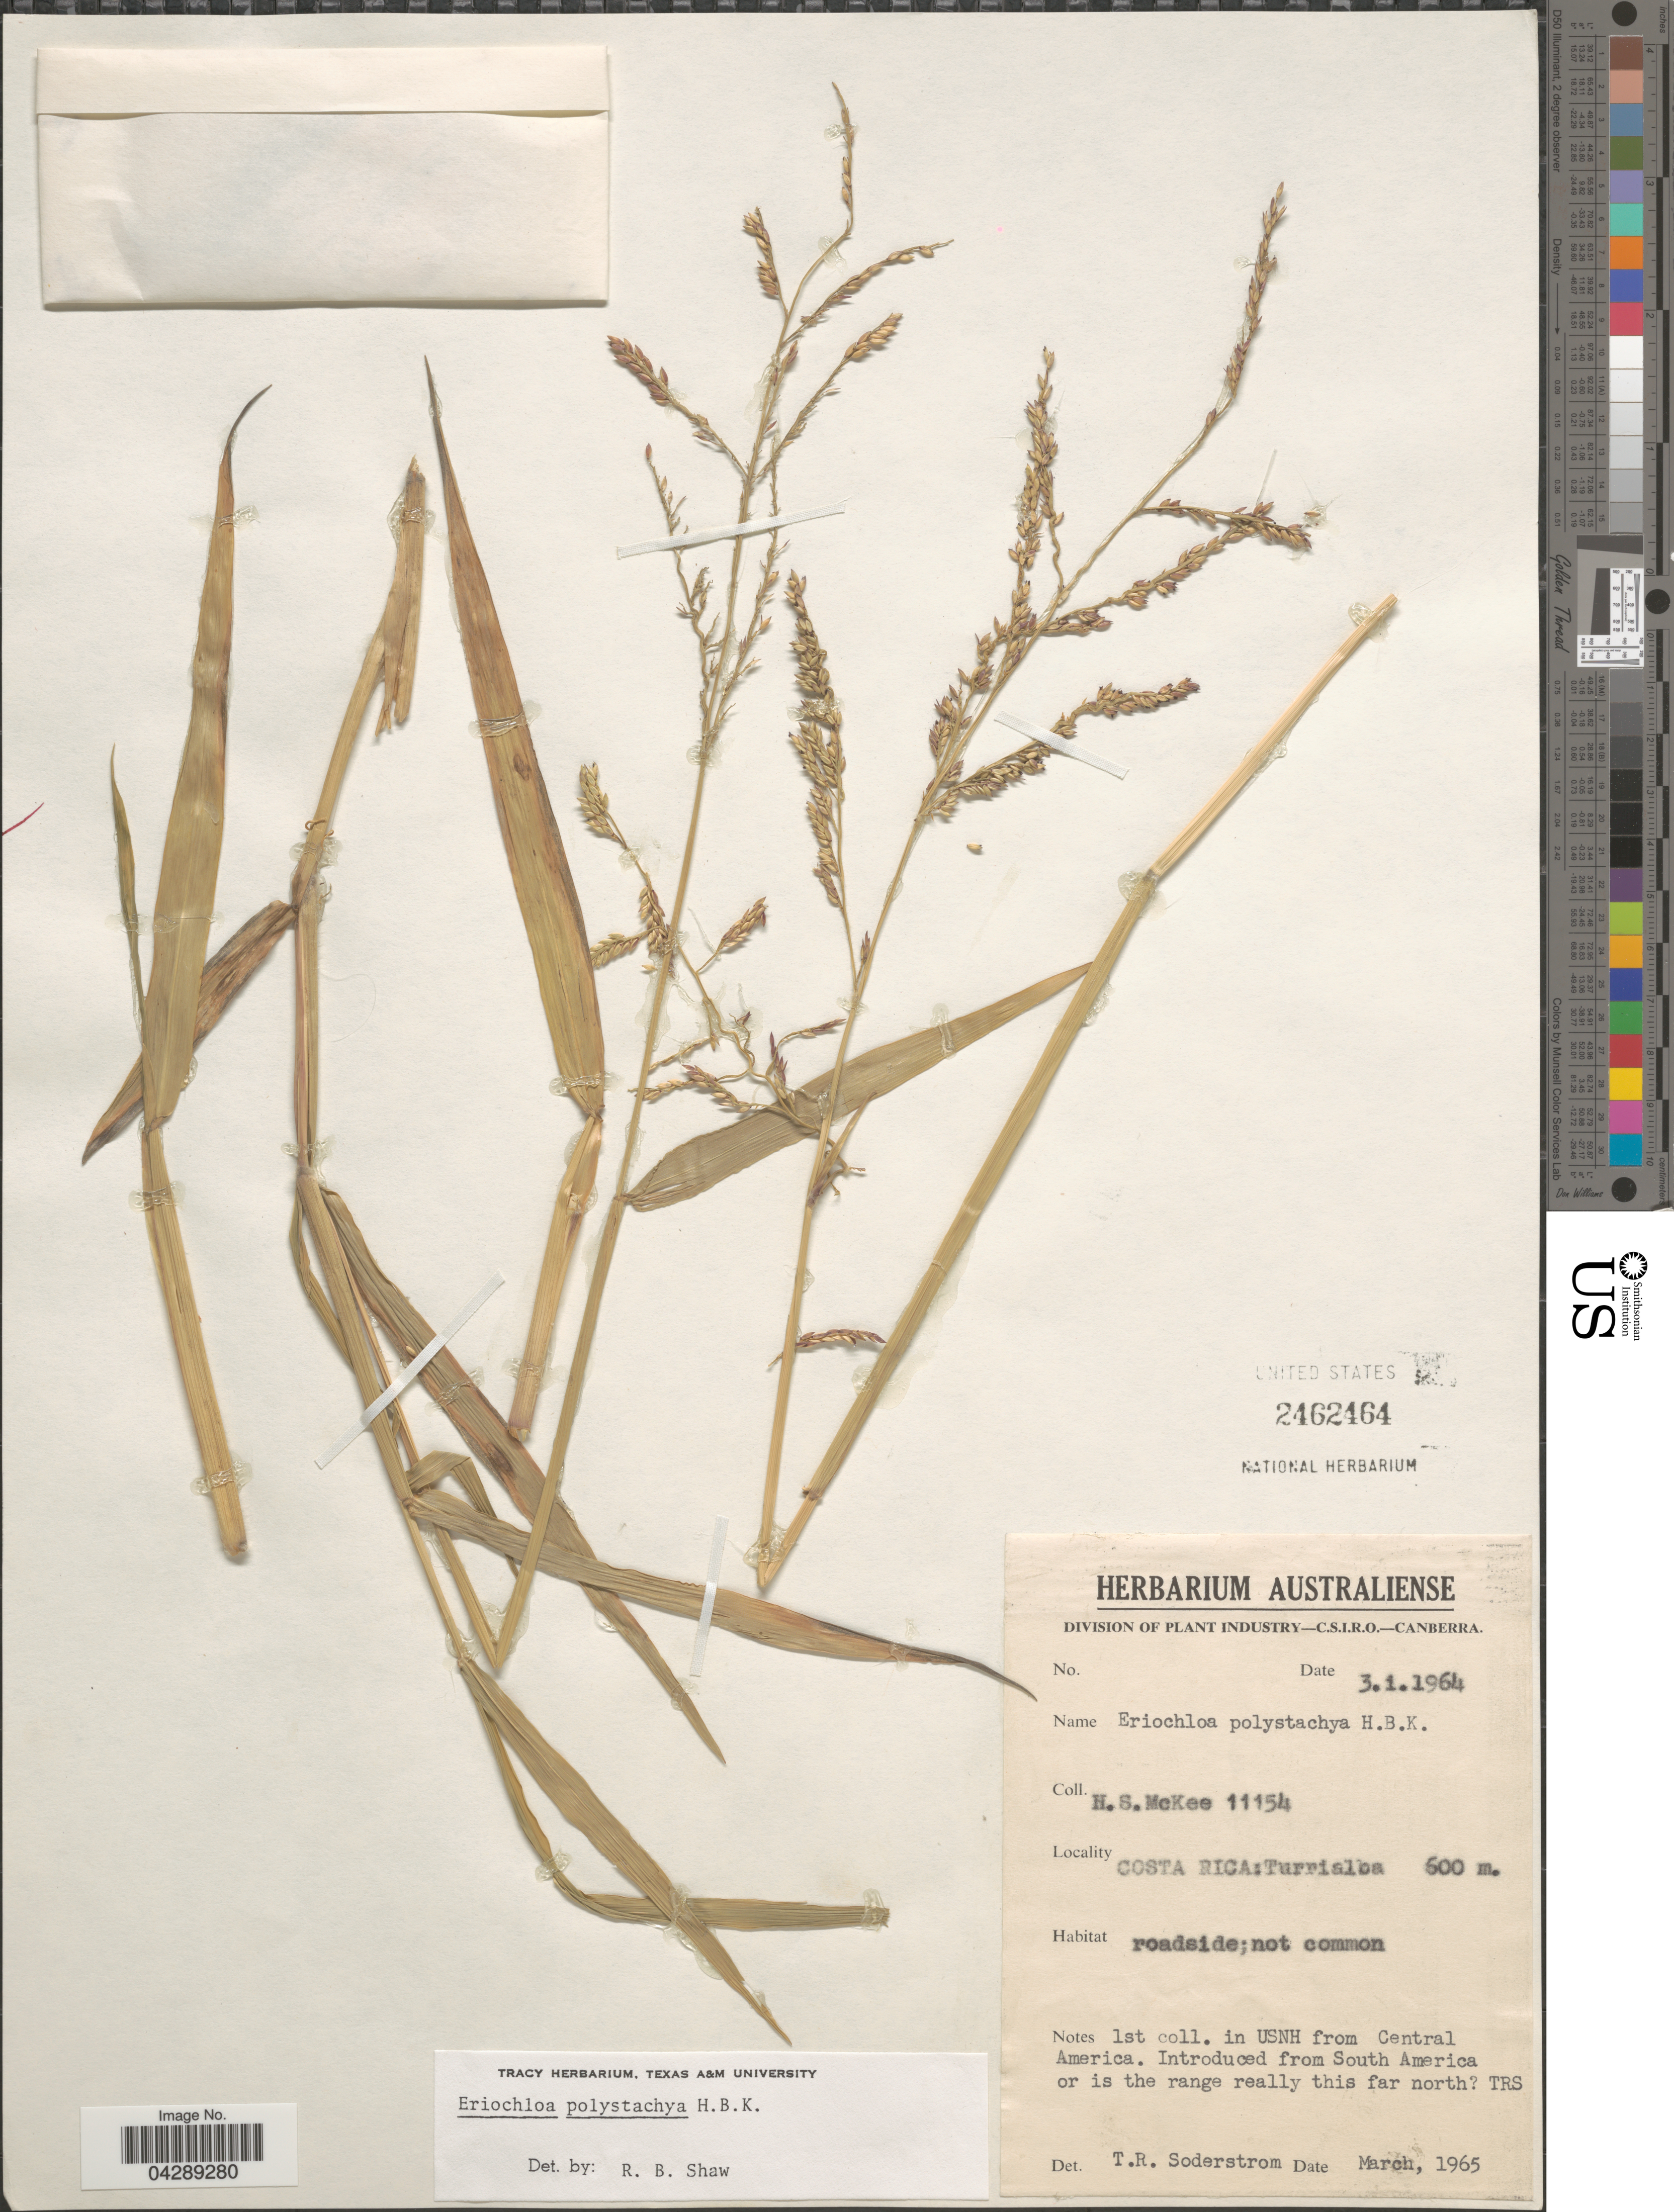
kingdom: Plantae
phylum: Tracheophyta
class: Liliopsida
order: Poales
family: Poaceae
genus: Eriochloa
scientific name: Eriochloa polystachya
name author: Kunth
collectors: H. S. McKee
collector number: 11154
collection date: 1964-01-03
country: Costa Rica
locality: Turrialba.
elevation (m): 600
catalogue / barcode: US 2462464